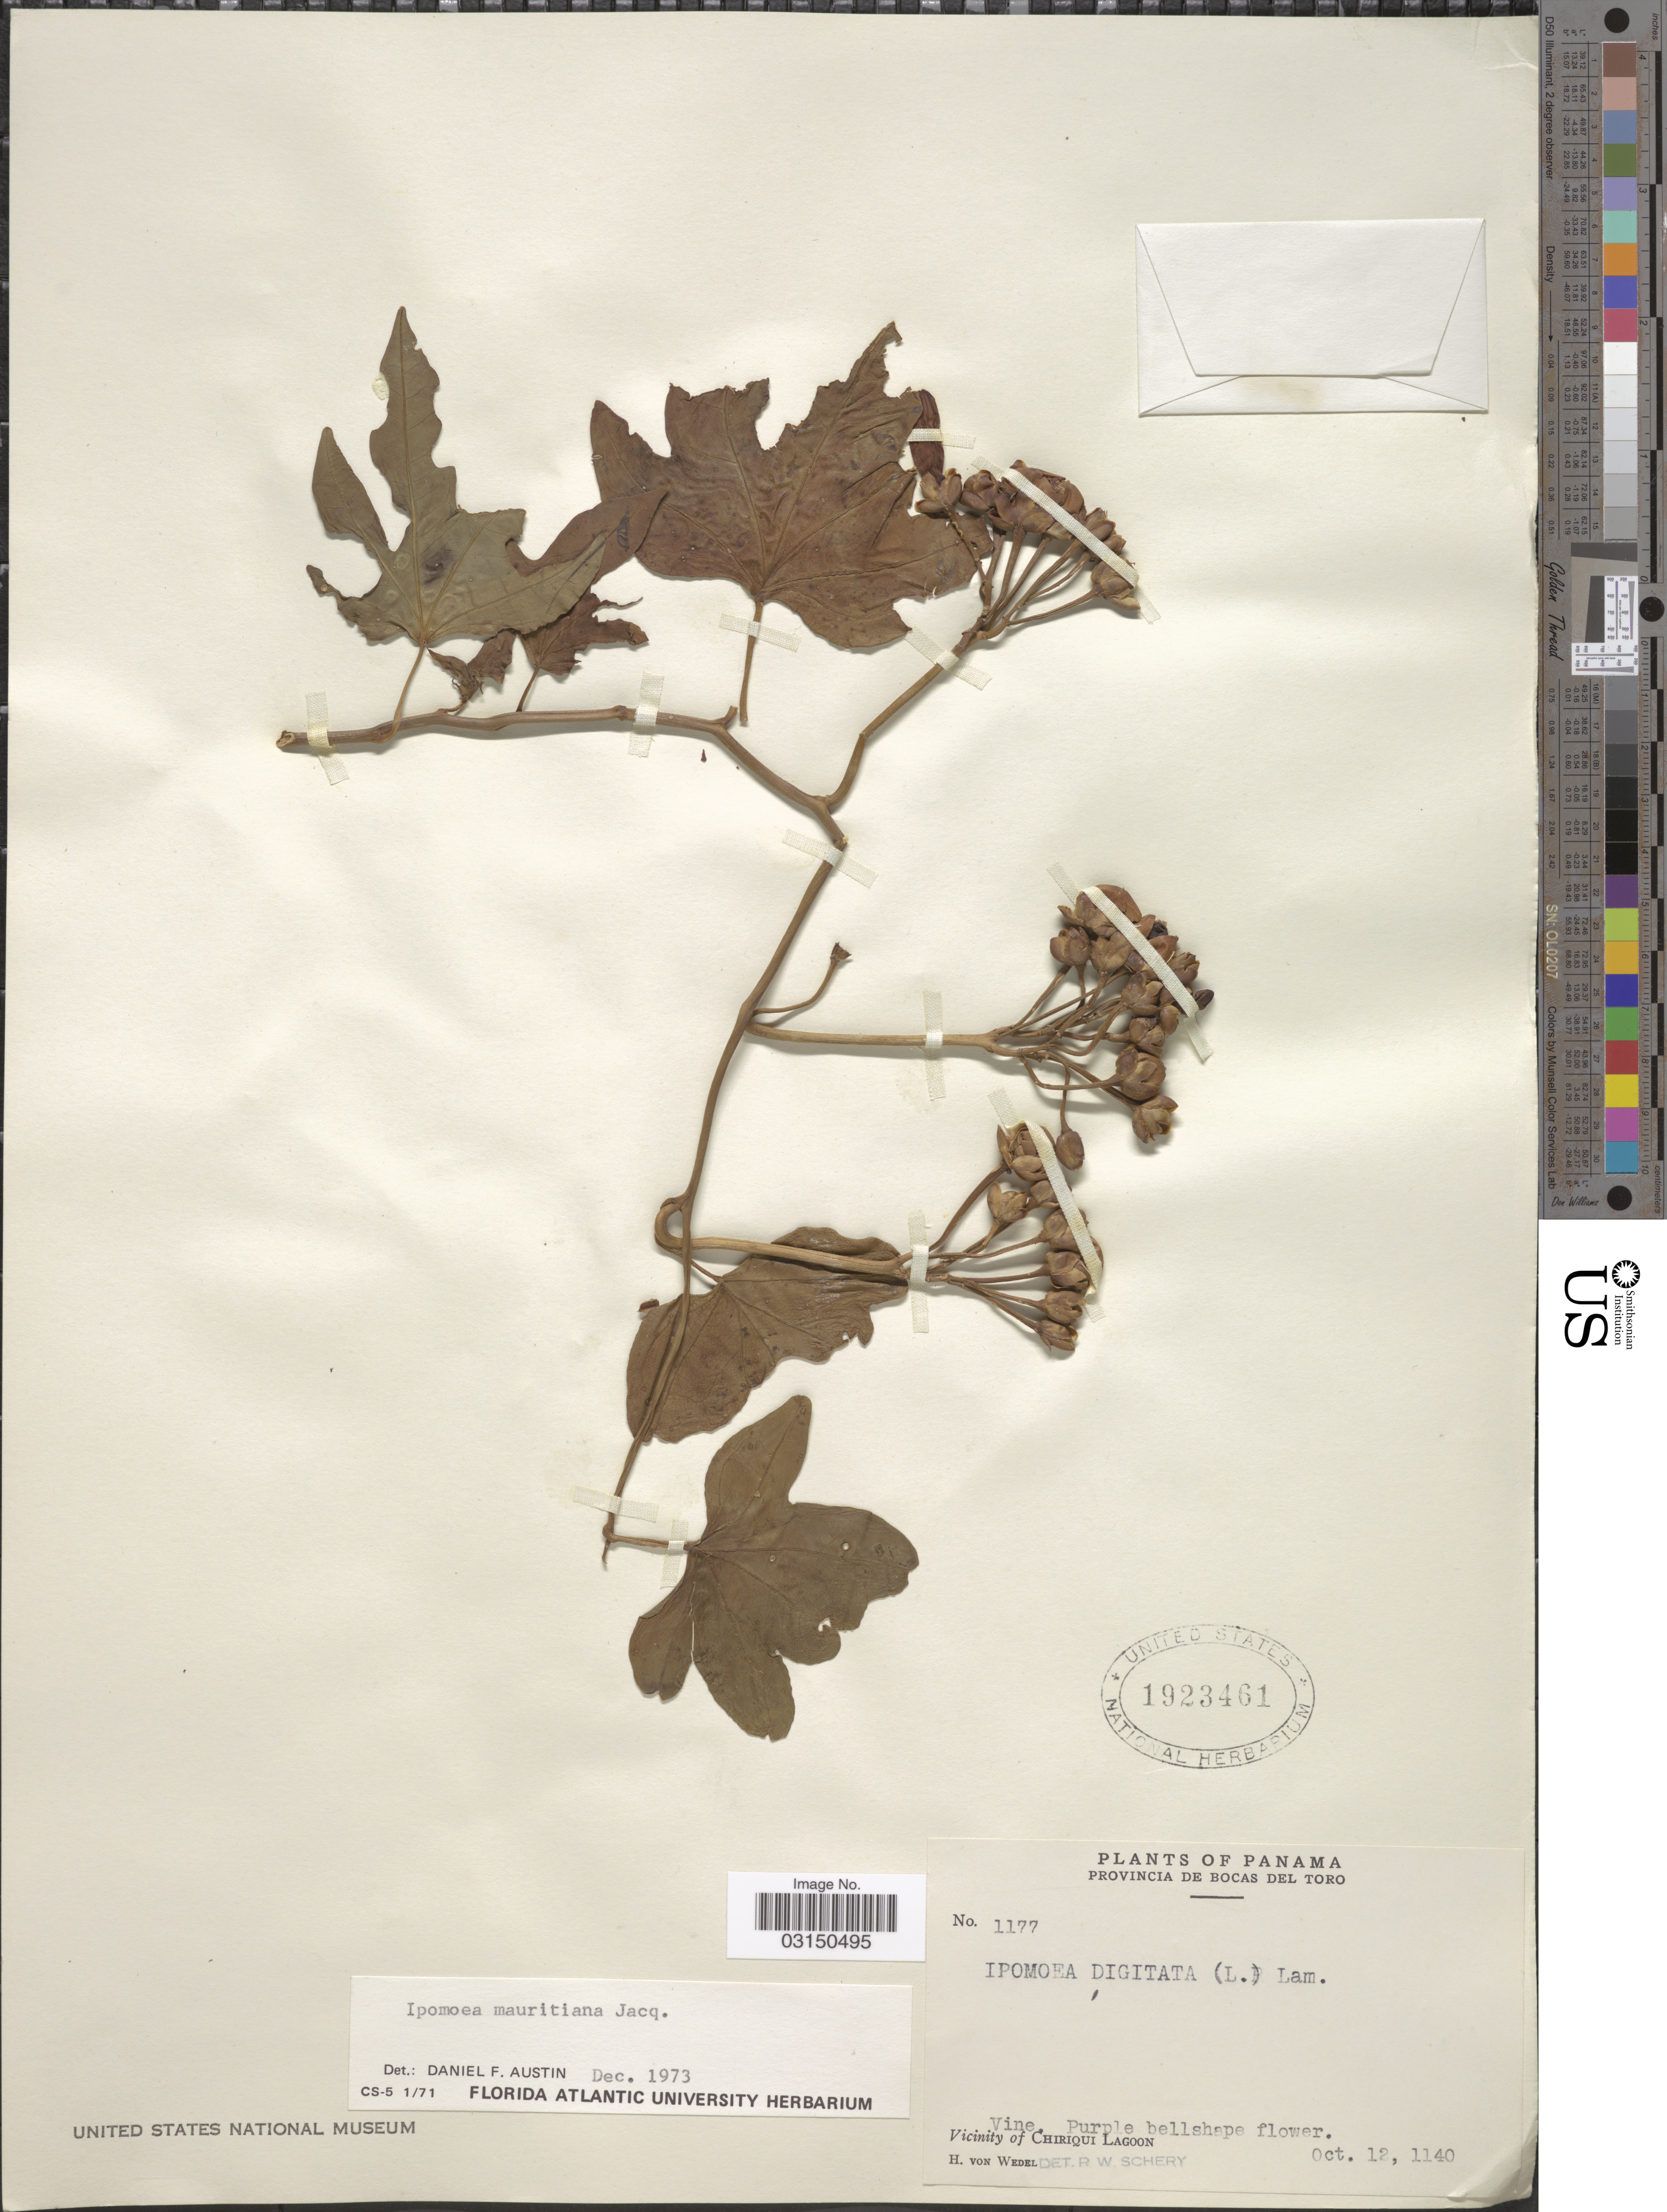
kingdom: Plantae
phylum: Tracheophyta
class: Magnoliopsida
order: Solanales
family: Convolvulaceae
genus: Ipomoea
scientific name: Ipomoea mauritiana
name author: Jacq.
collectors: H. von Wedel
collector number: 1177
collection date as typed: Oct. 12, 1140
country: Panama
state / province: Bocas del Toro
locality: Provincia de Bocas del Toro. Vicinity of Chiriqui Lagoon.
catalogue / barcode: US 1923461